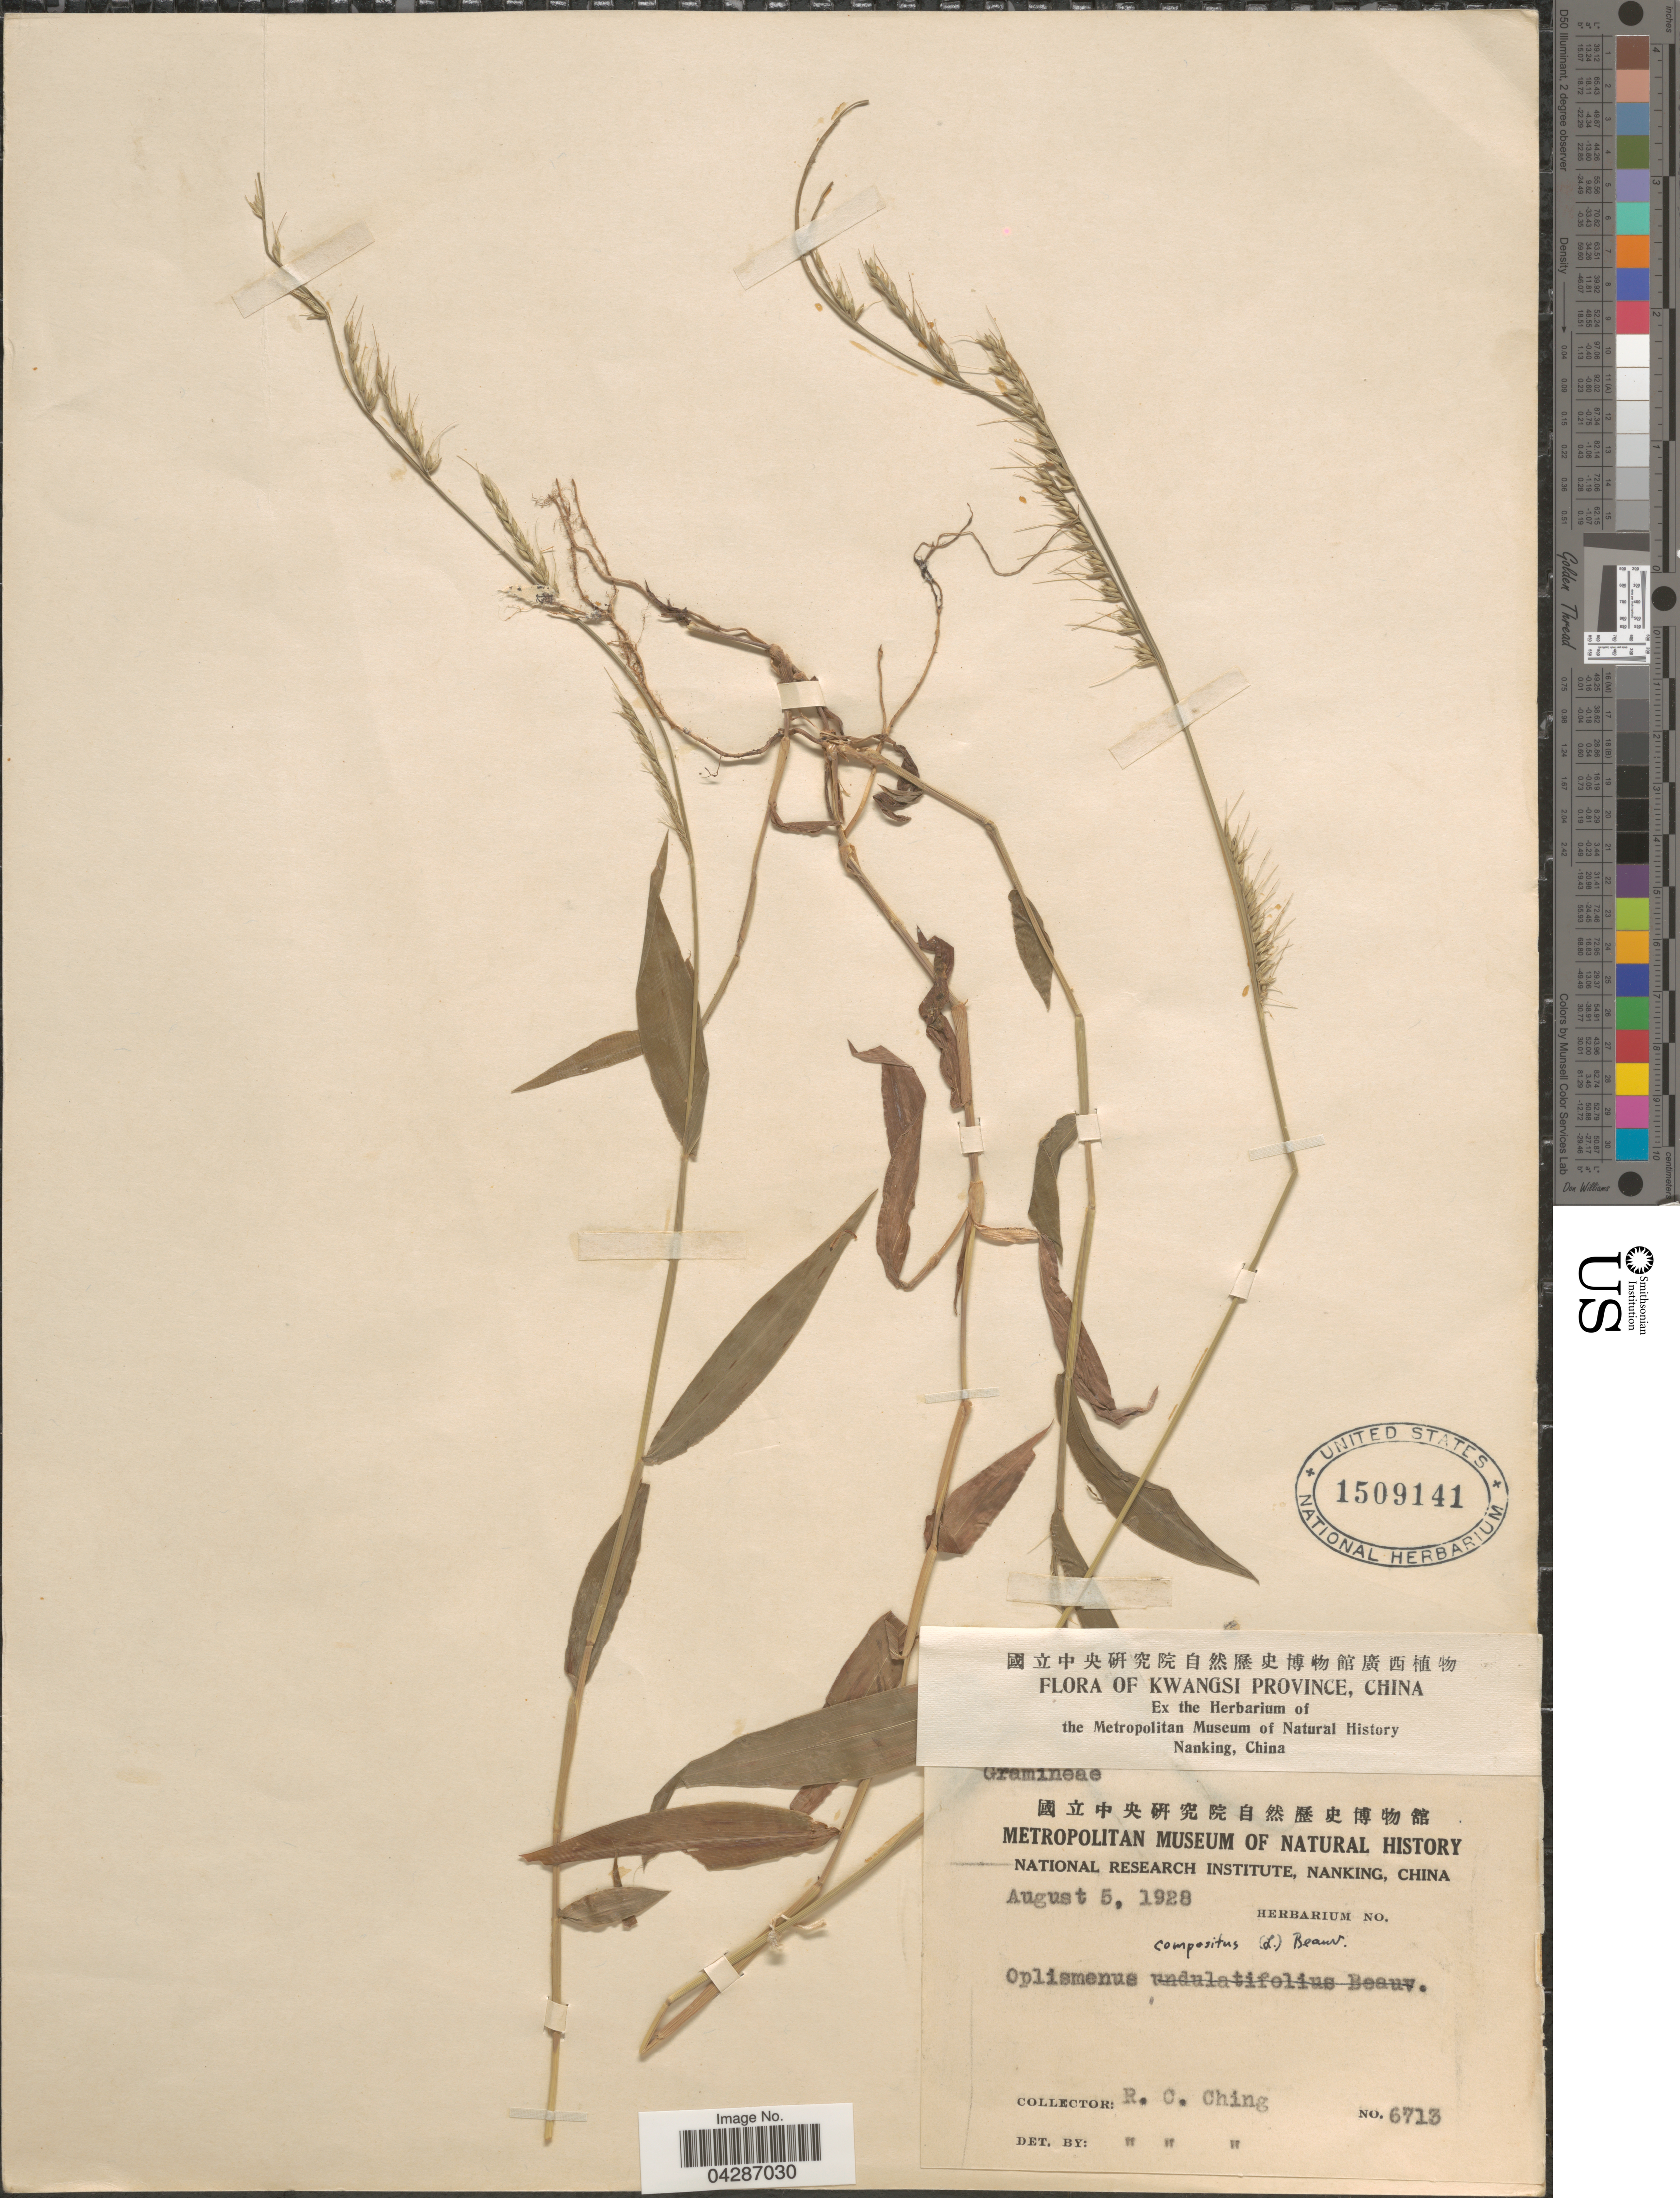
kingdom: Plantae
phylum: Tracheophyta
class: Liliopsida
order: Poales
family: Poaceae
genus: Oplismenus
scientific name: Oplismenus compositus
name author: (L.) P. Beauv.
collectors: R. C. Ching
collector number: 6713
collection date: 1928-08-05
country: China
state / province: Guangxi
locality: Kwangsi Province.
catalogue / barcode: US 1509141